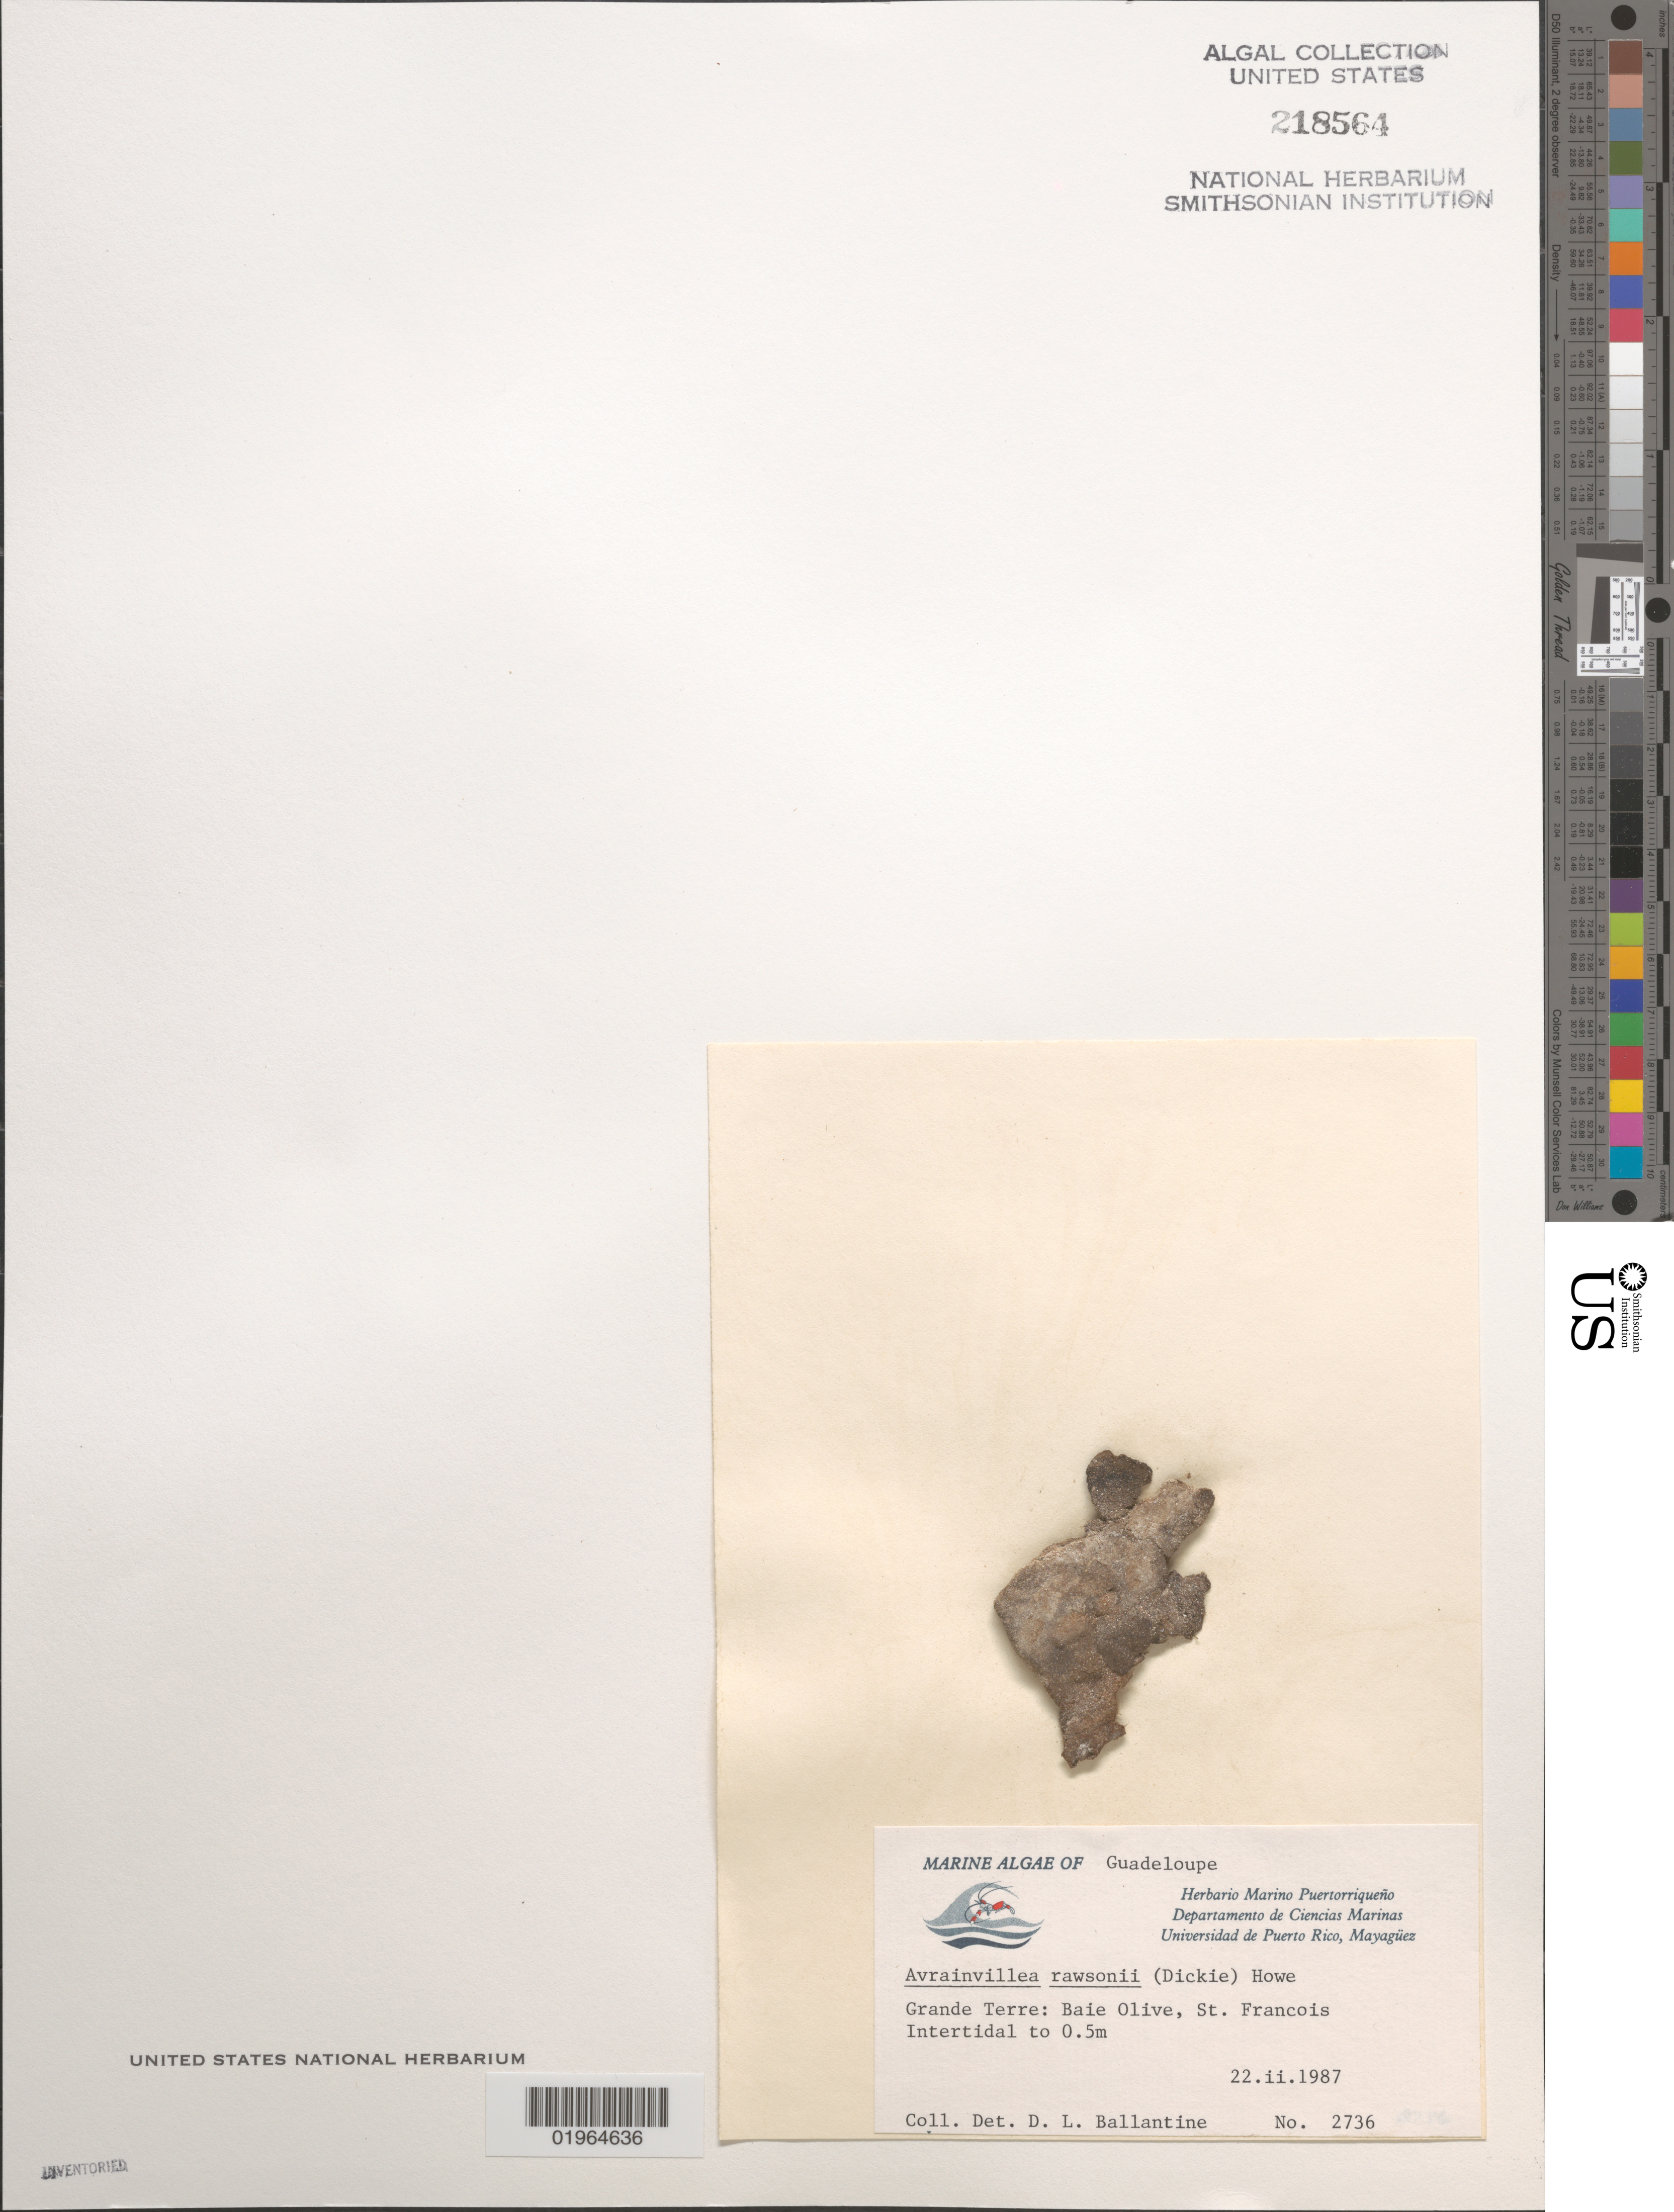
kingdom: Plantae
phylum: Chlorophyta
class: Ulvophyceae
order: Bryopsidales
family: Dichotomosiphonaceae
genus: Avrainvillea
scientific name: Avrainvillea rawsonii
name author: (Dickie) M. Howe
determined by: Ballantine, D. L.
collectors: D.L. Ballantine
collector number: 2736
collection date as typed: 22 Feb 1987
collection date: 1987-02-22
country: Guadeloupe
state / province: Grande-Terre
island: Grande Terre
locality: Baie Olive, St. Francois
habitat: Intertidal to 0.5m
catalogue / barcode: US 218564